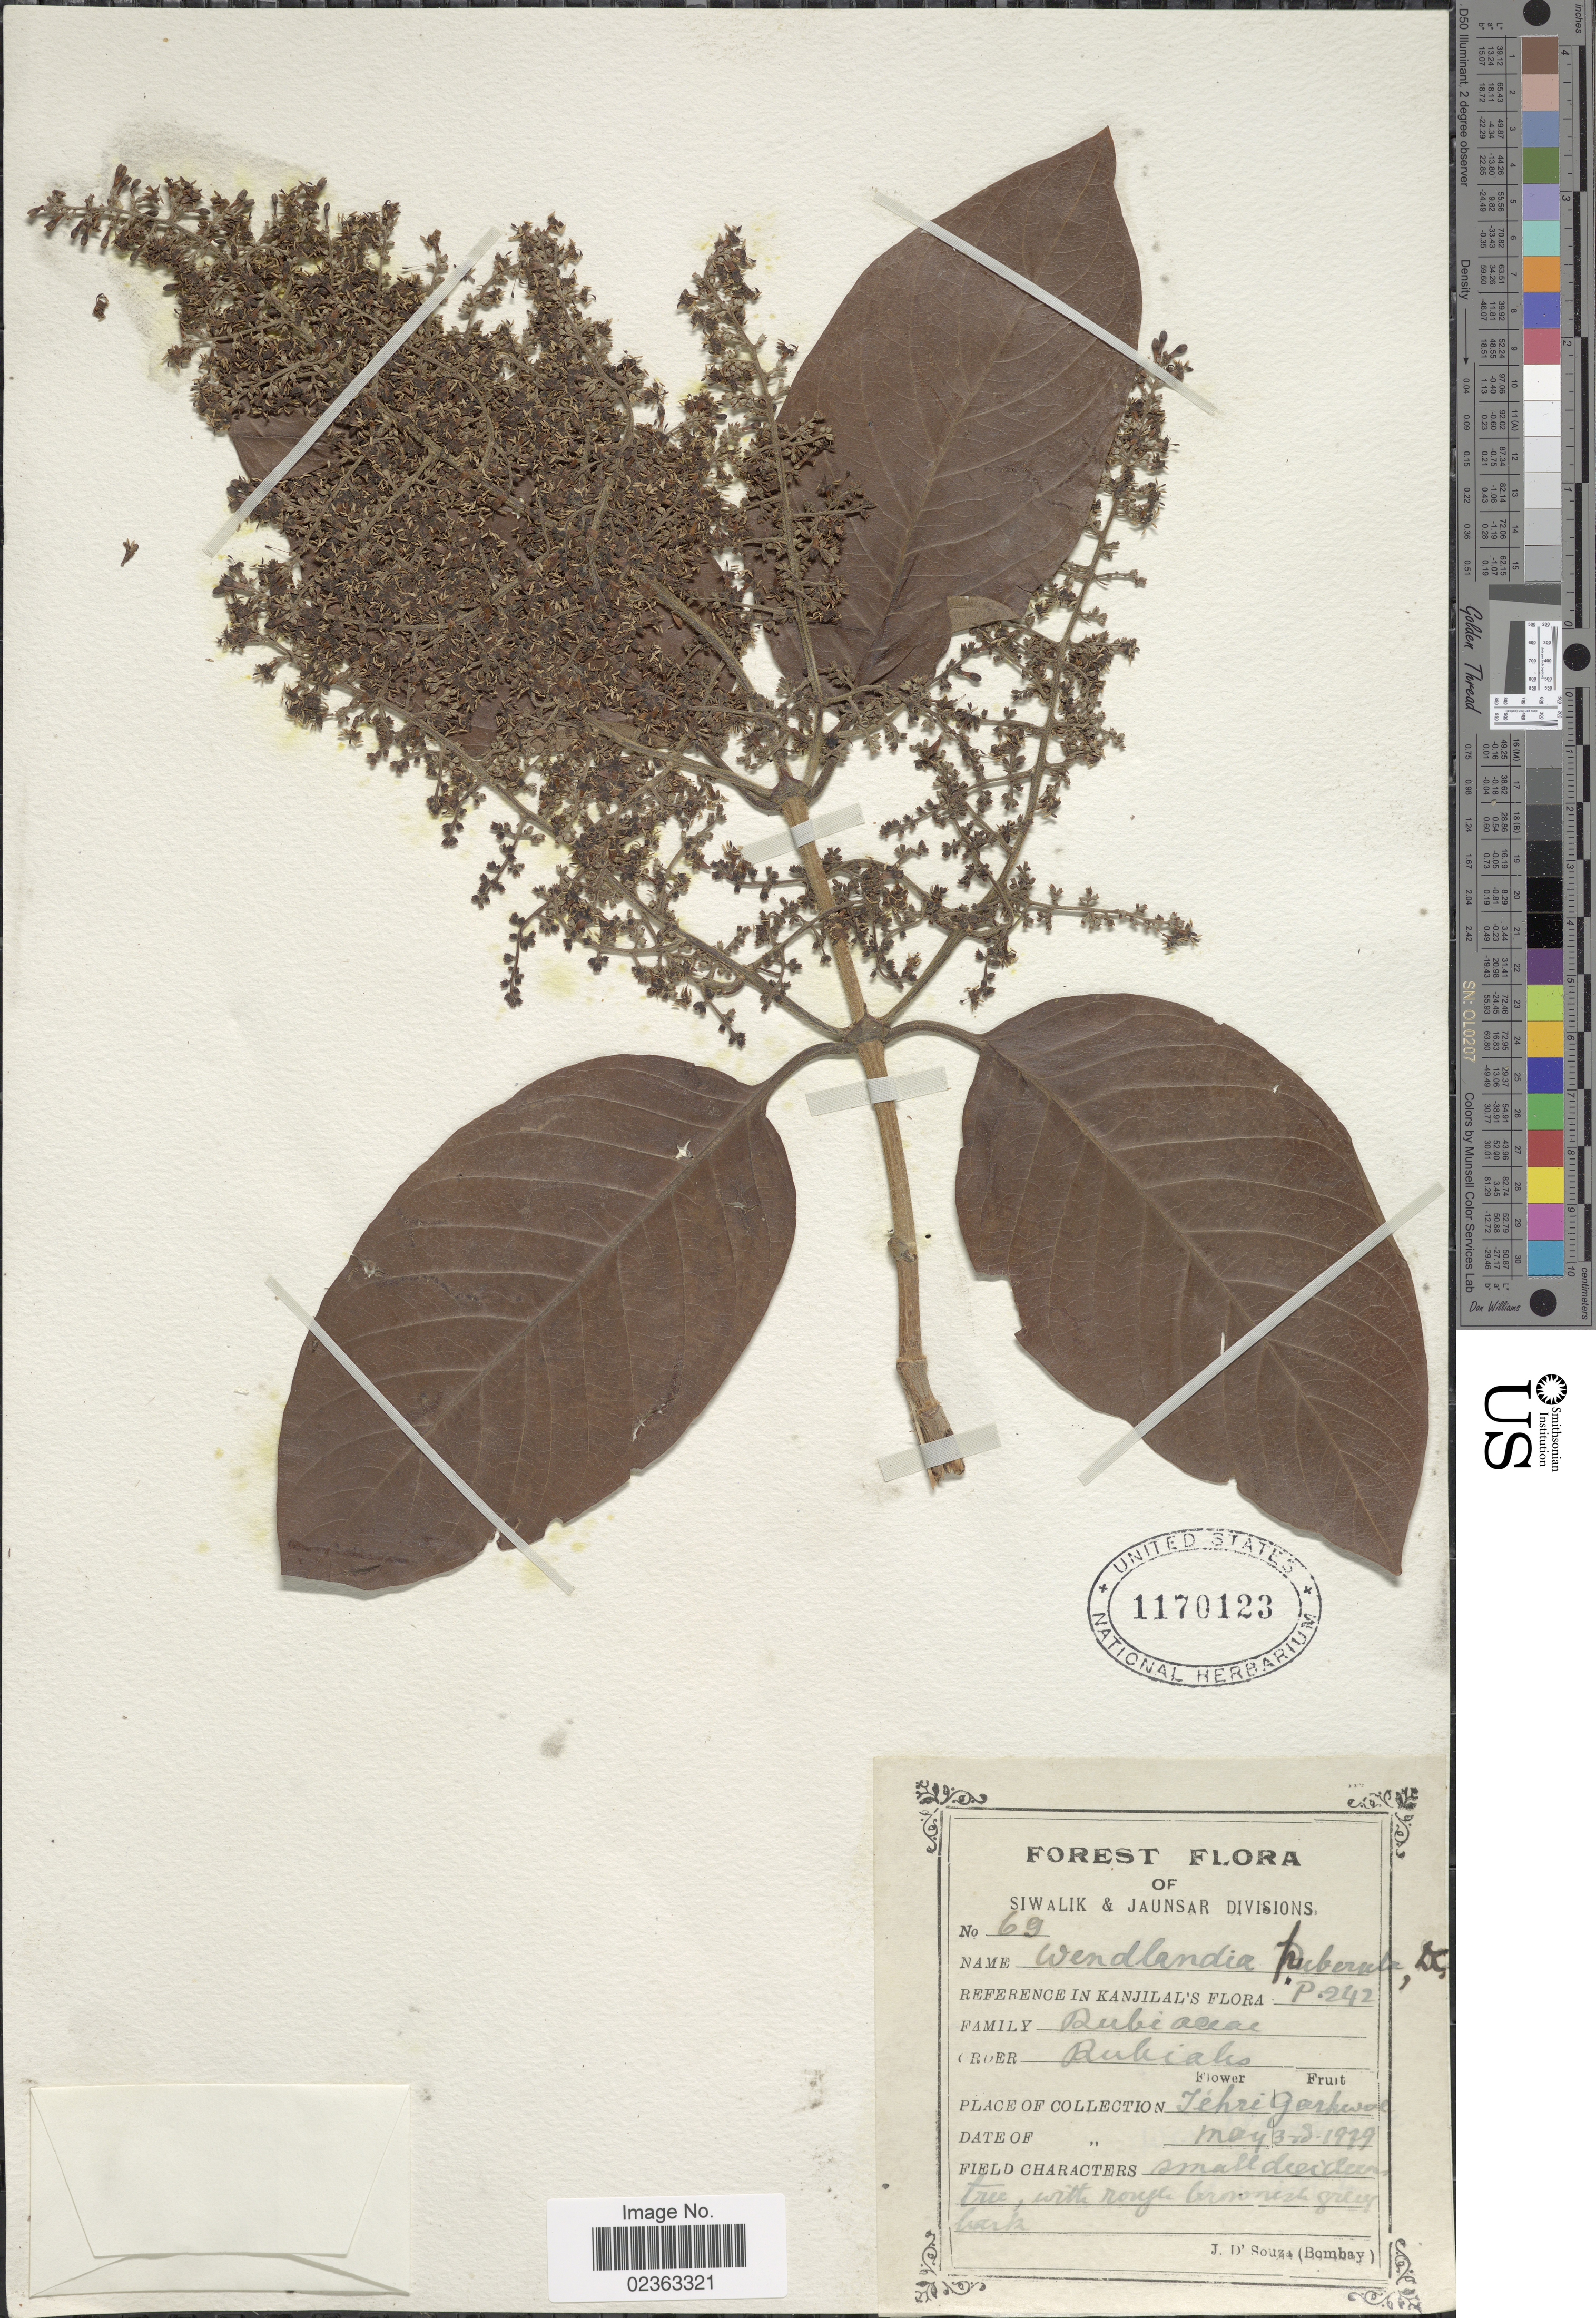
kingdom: Plantae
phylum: Tracheophyta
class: Magnoliopsida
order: Gentianales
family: Rubiaceae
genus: Wendlandia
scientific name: Wendlandia puberula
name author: DC.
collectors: J. Souza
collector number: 69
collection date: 1979-05-03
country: India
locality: Siwalik & Jaunsar Divisions, Tehri Garhwal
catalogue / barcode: US 1170123